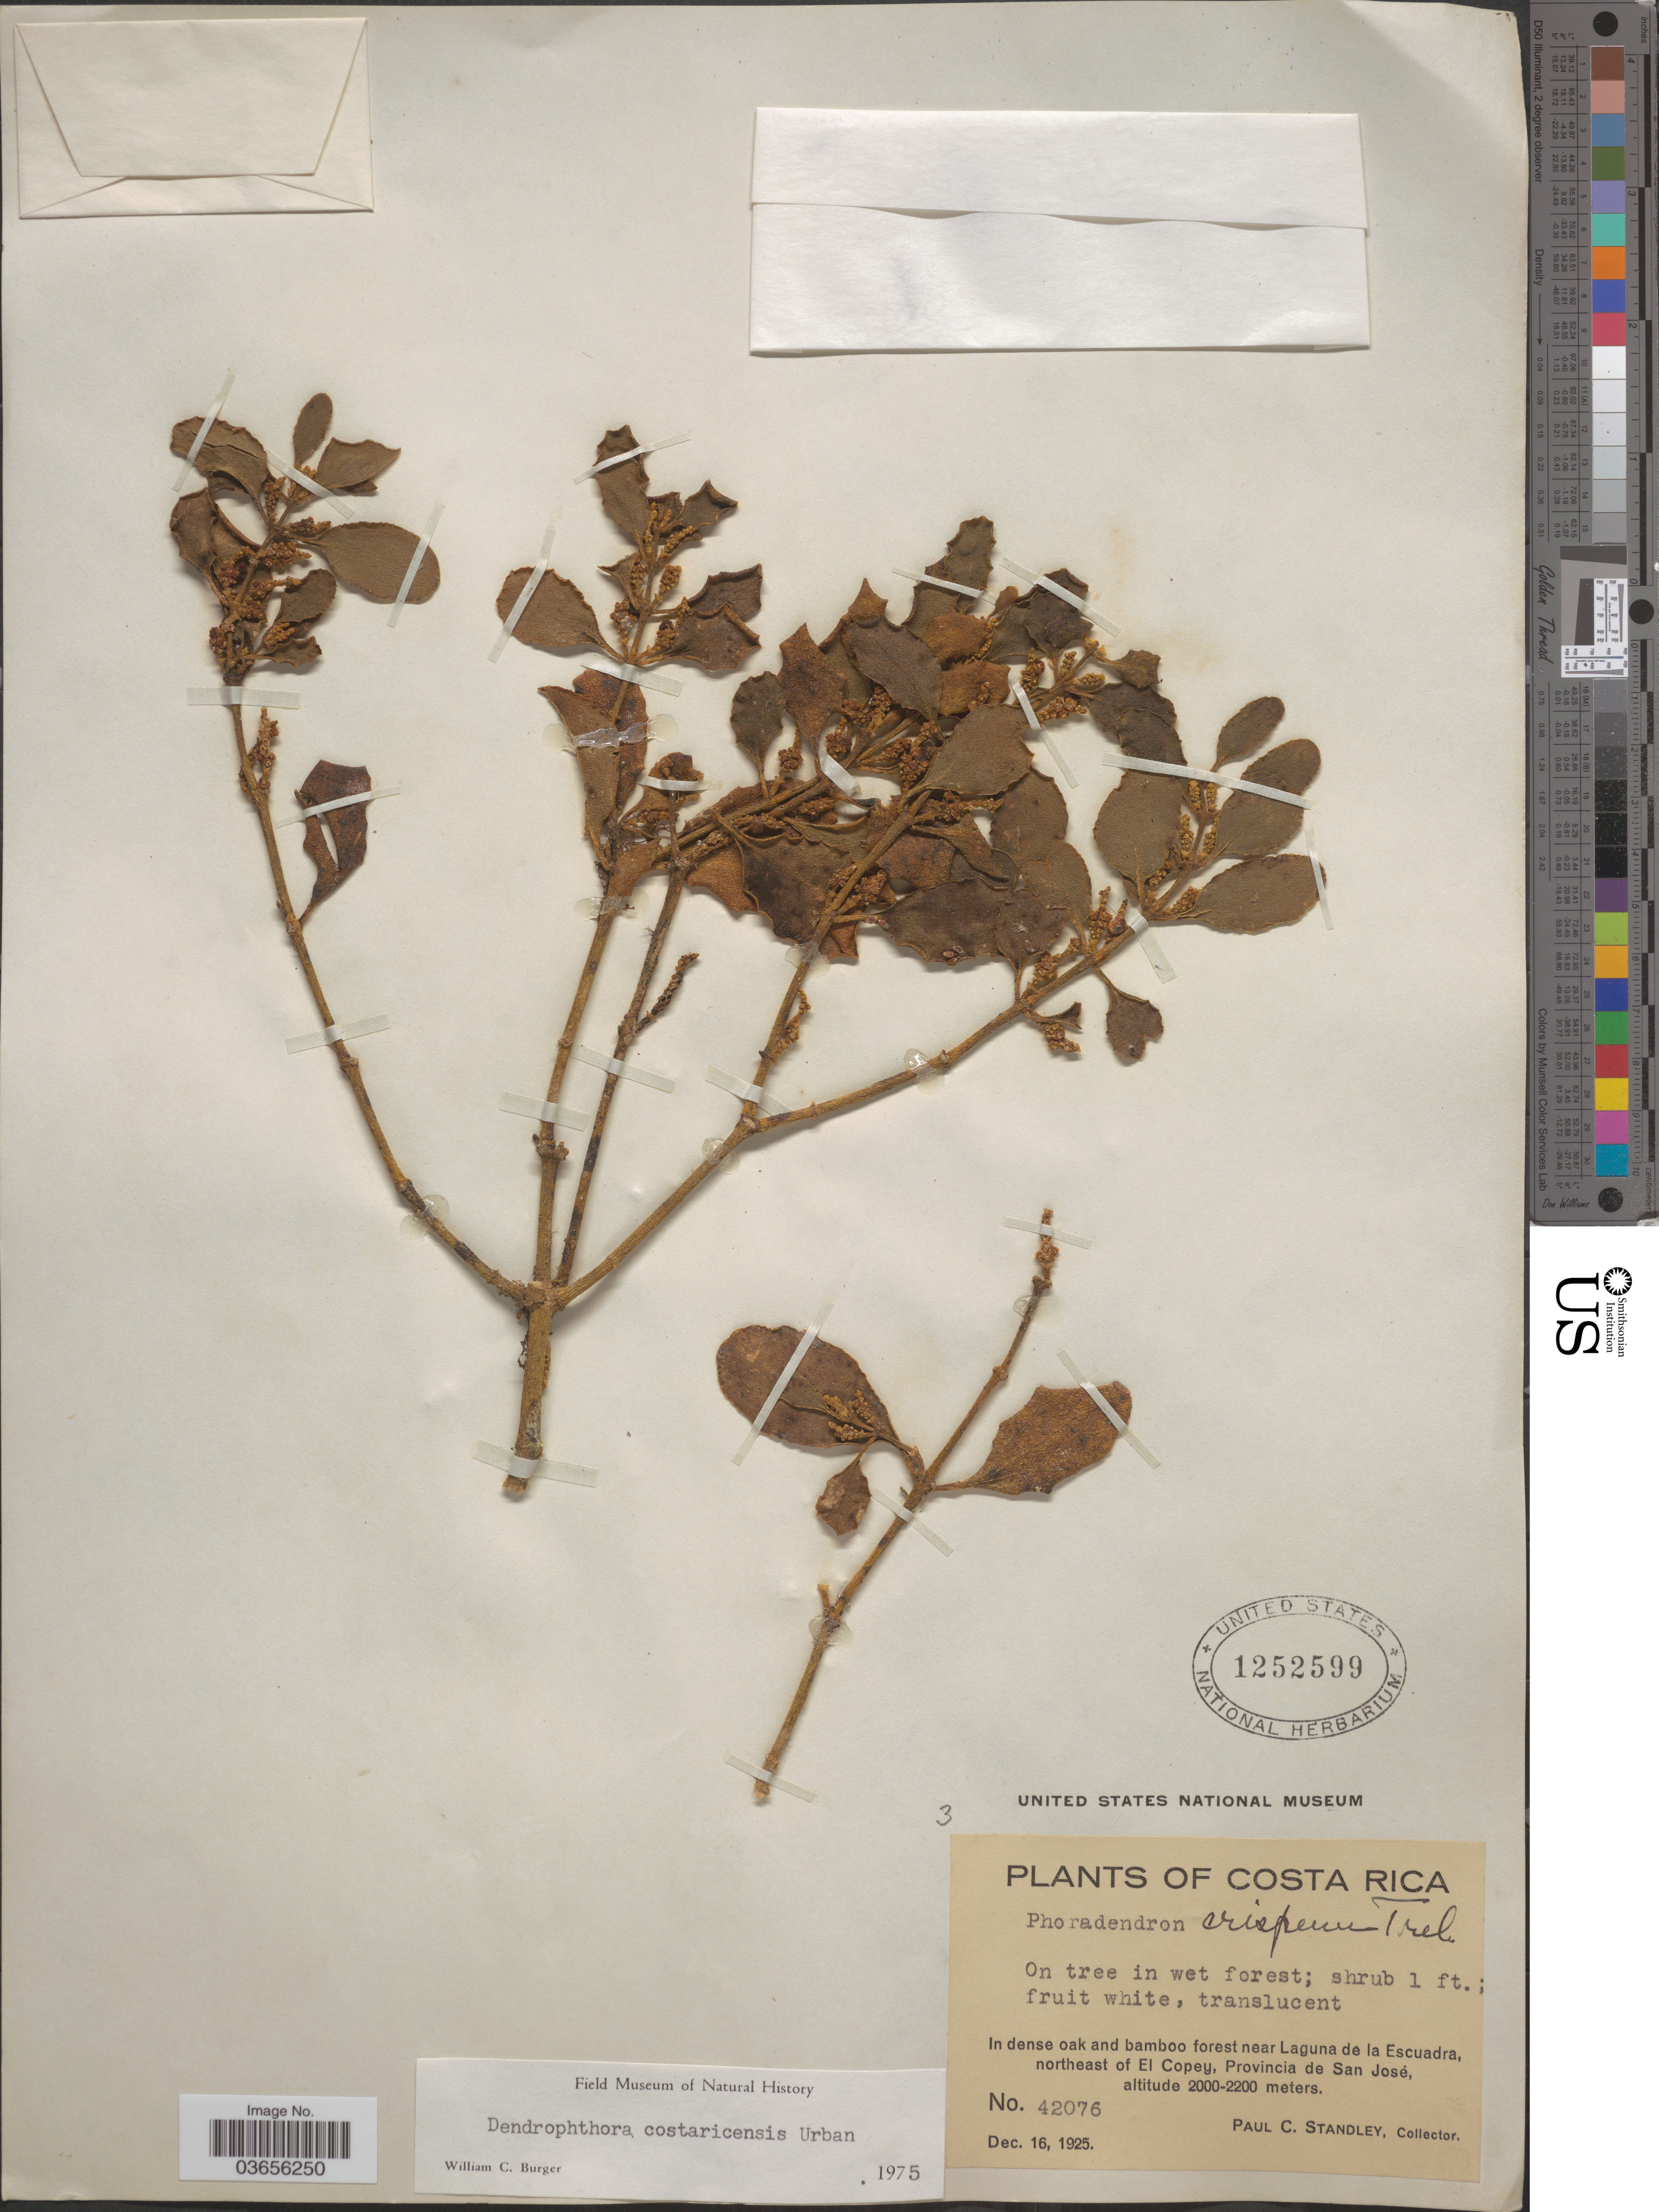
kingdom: Plantae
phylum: Tracheophyta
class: Magnoliopsida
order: Santalales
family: Viscaceae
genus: Dendrophthora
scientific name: Dendrophthora costaricensis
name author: Urb.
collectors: P. C. Standley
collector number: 42076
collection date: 1925-12-16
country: Costa Rica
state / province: San José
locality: Near Laguna de la Escuadra, northeast of El Copey.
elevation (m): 2000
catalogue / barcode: US 1252599